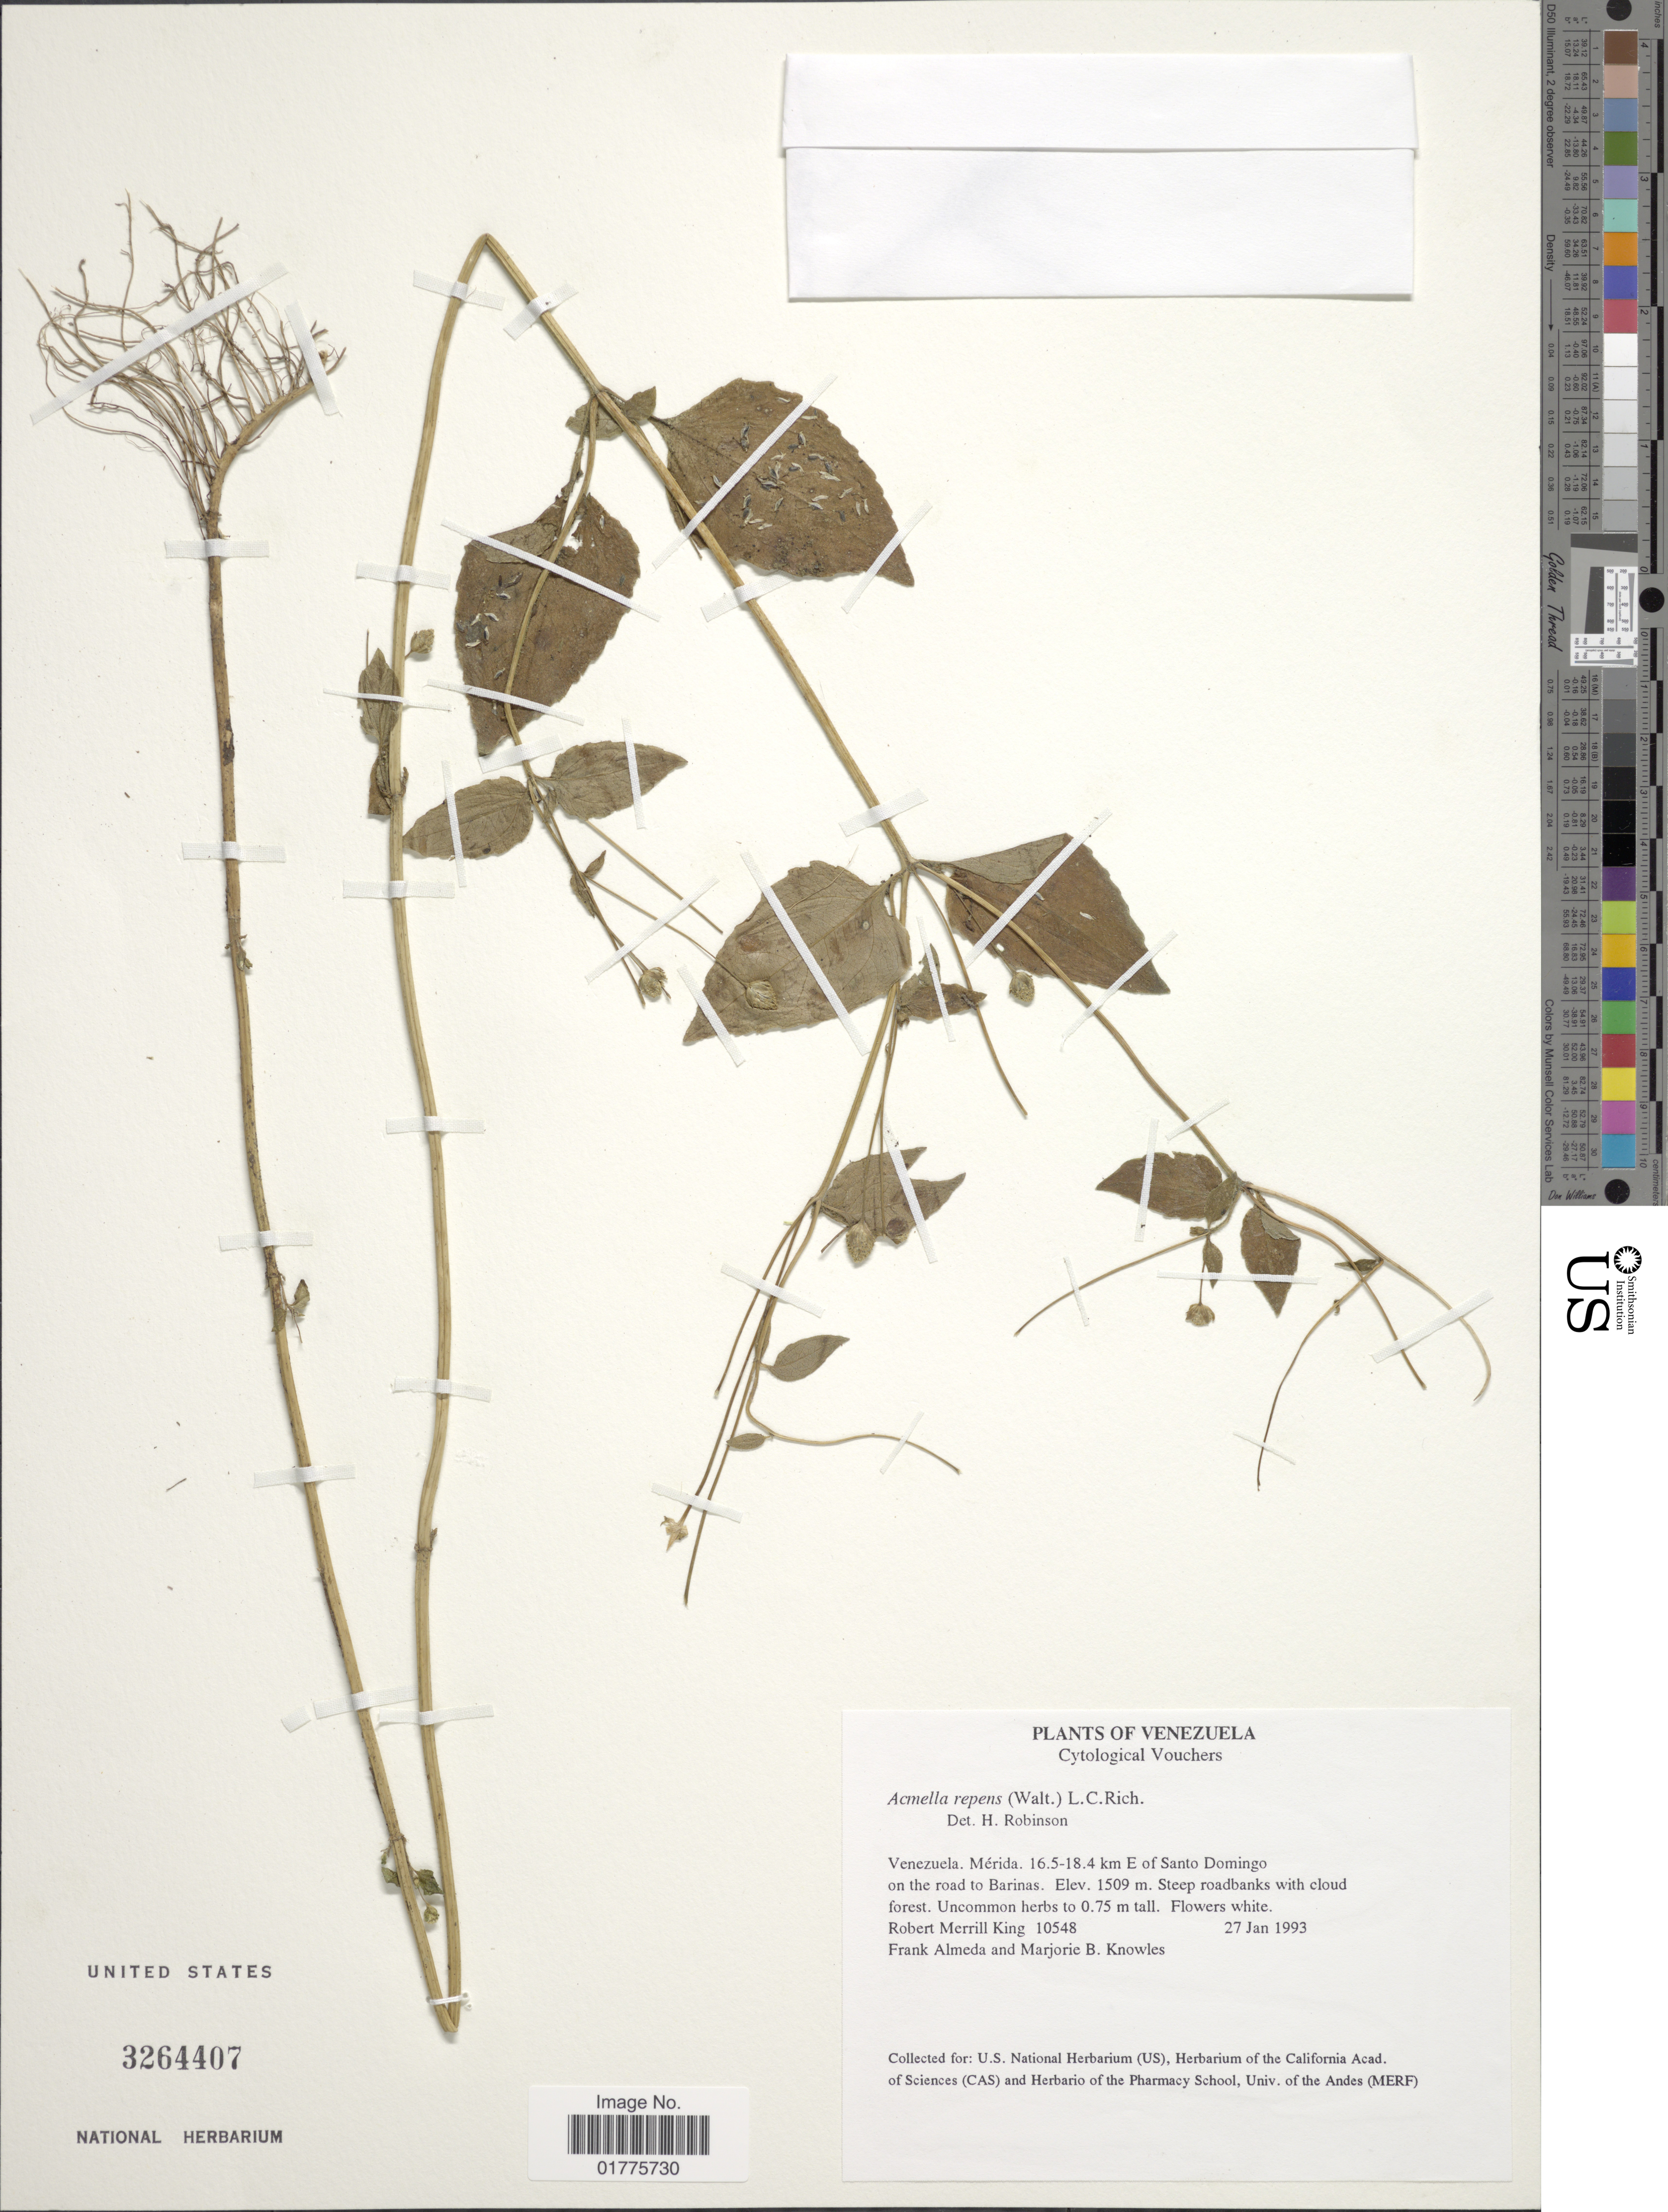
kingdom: Plantae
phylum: Tracheophyta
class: Magnoliopsida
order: Asterales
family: Asteraceae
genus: Acmella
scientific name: Acmella repens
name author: (Walter) Rich.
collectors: R. M. King, F. Almeda & M. B. Knowles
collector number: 10548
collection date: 1993-01-27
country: Venezuela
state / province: Mérida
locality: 16.5-18.4 km E of Santo Domingo on the road to Barinas, steep roadbanks with cloud forest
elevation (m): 1509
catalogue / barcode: US 3264407